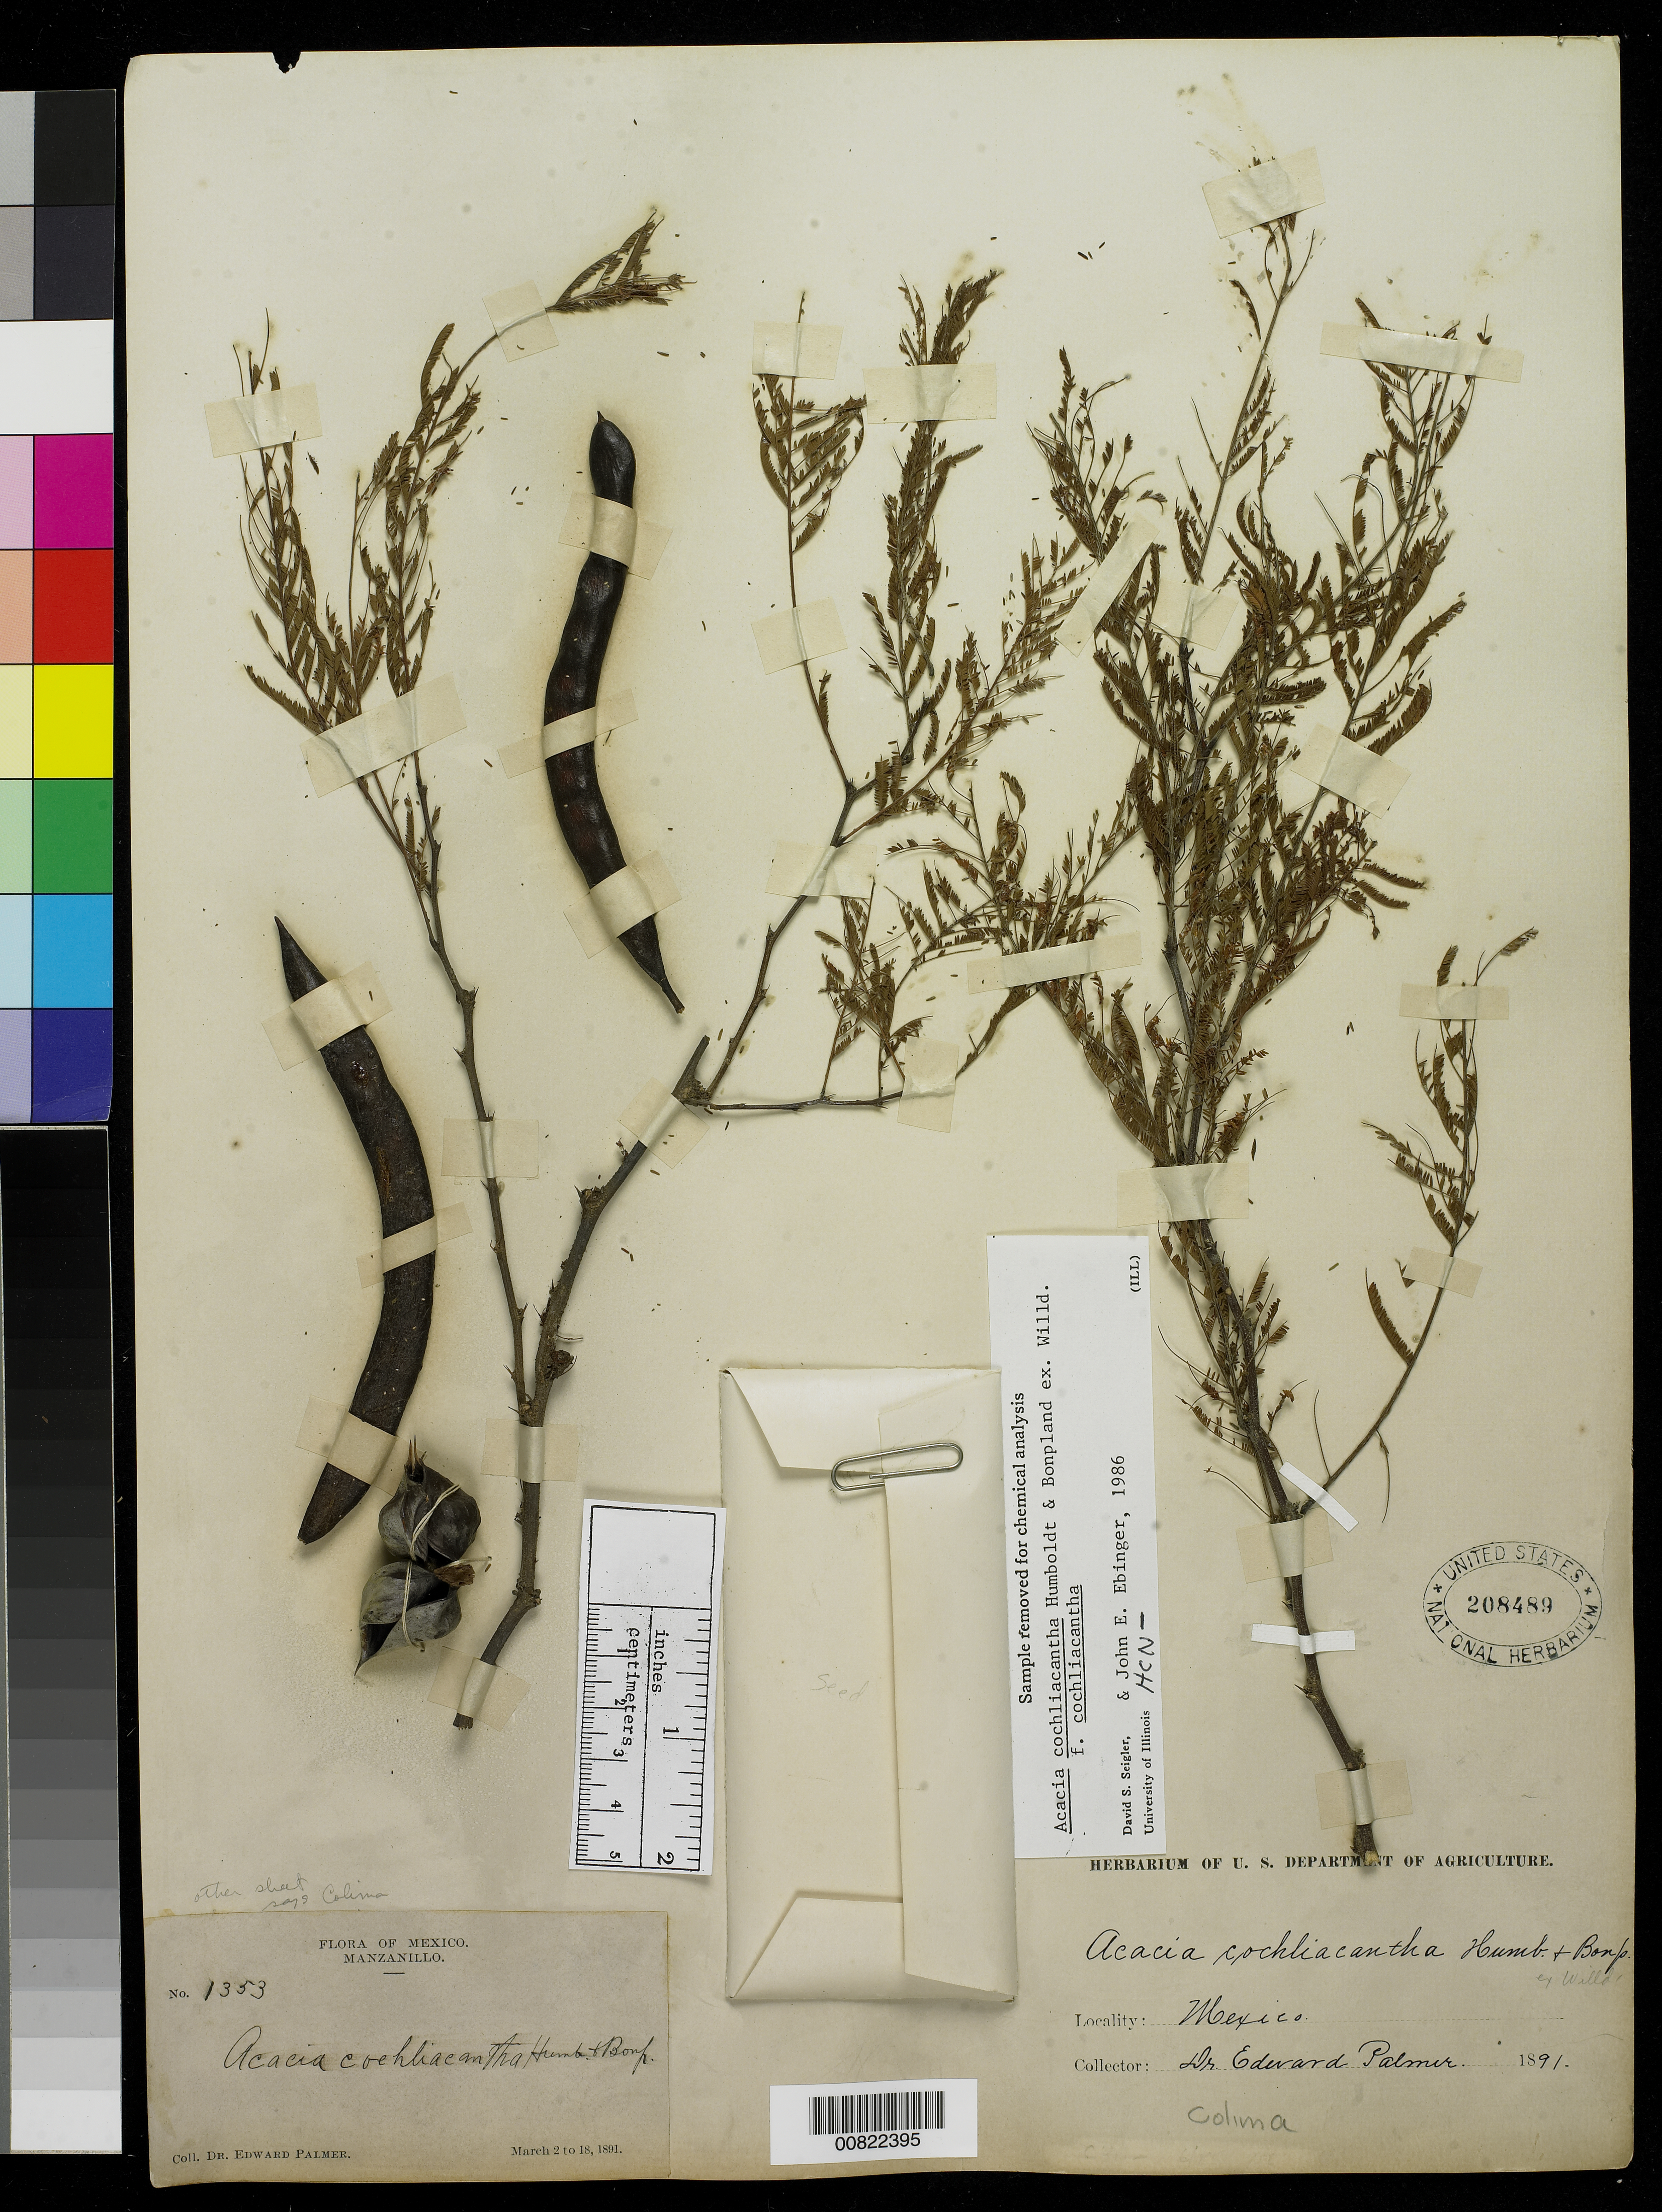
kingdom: Plantae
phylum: Tracheophyta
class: Magnoliopsida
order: Fabales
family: Fabaceae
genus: Vachellia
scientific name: Vachellia campechiana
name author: (Mill.) Seigler & Ebinger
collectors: E. Palmer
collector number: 1353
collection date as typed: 02 Mar 1891 to 18 Mar 1891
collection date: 1891-03-02/1891-03-18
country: Mexico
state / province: Colima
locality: Manzanillo, Colima.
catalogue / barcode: US 208489